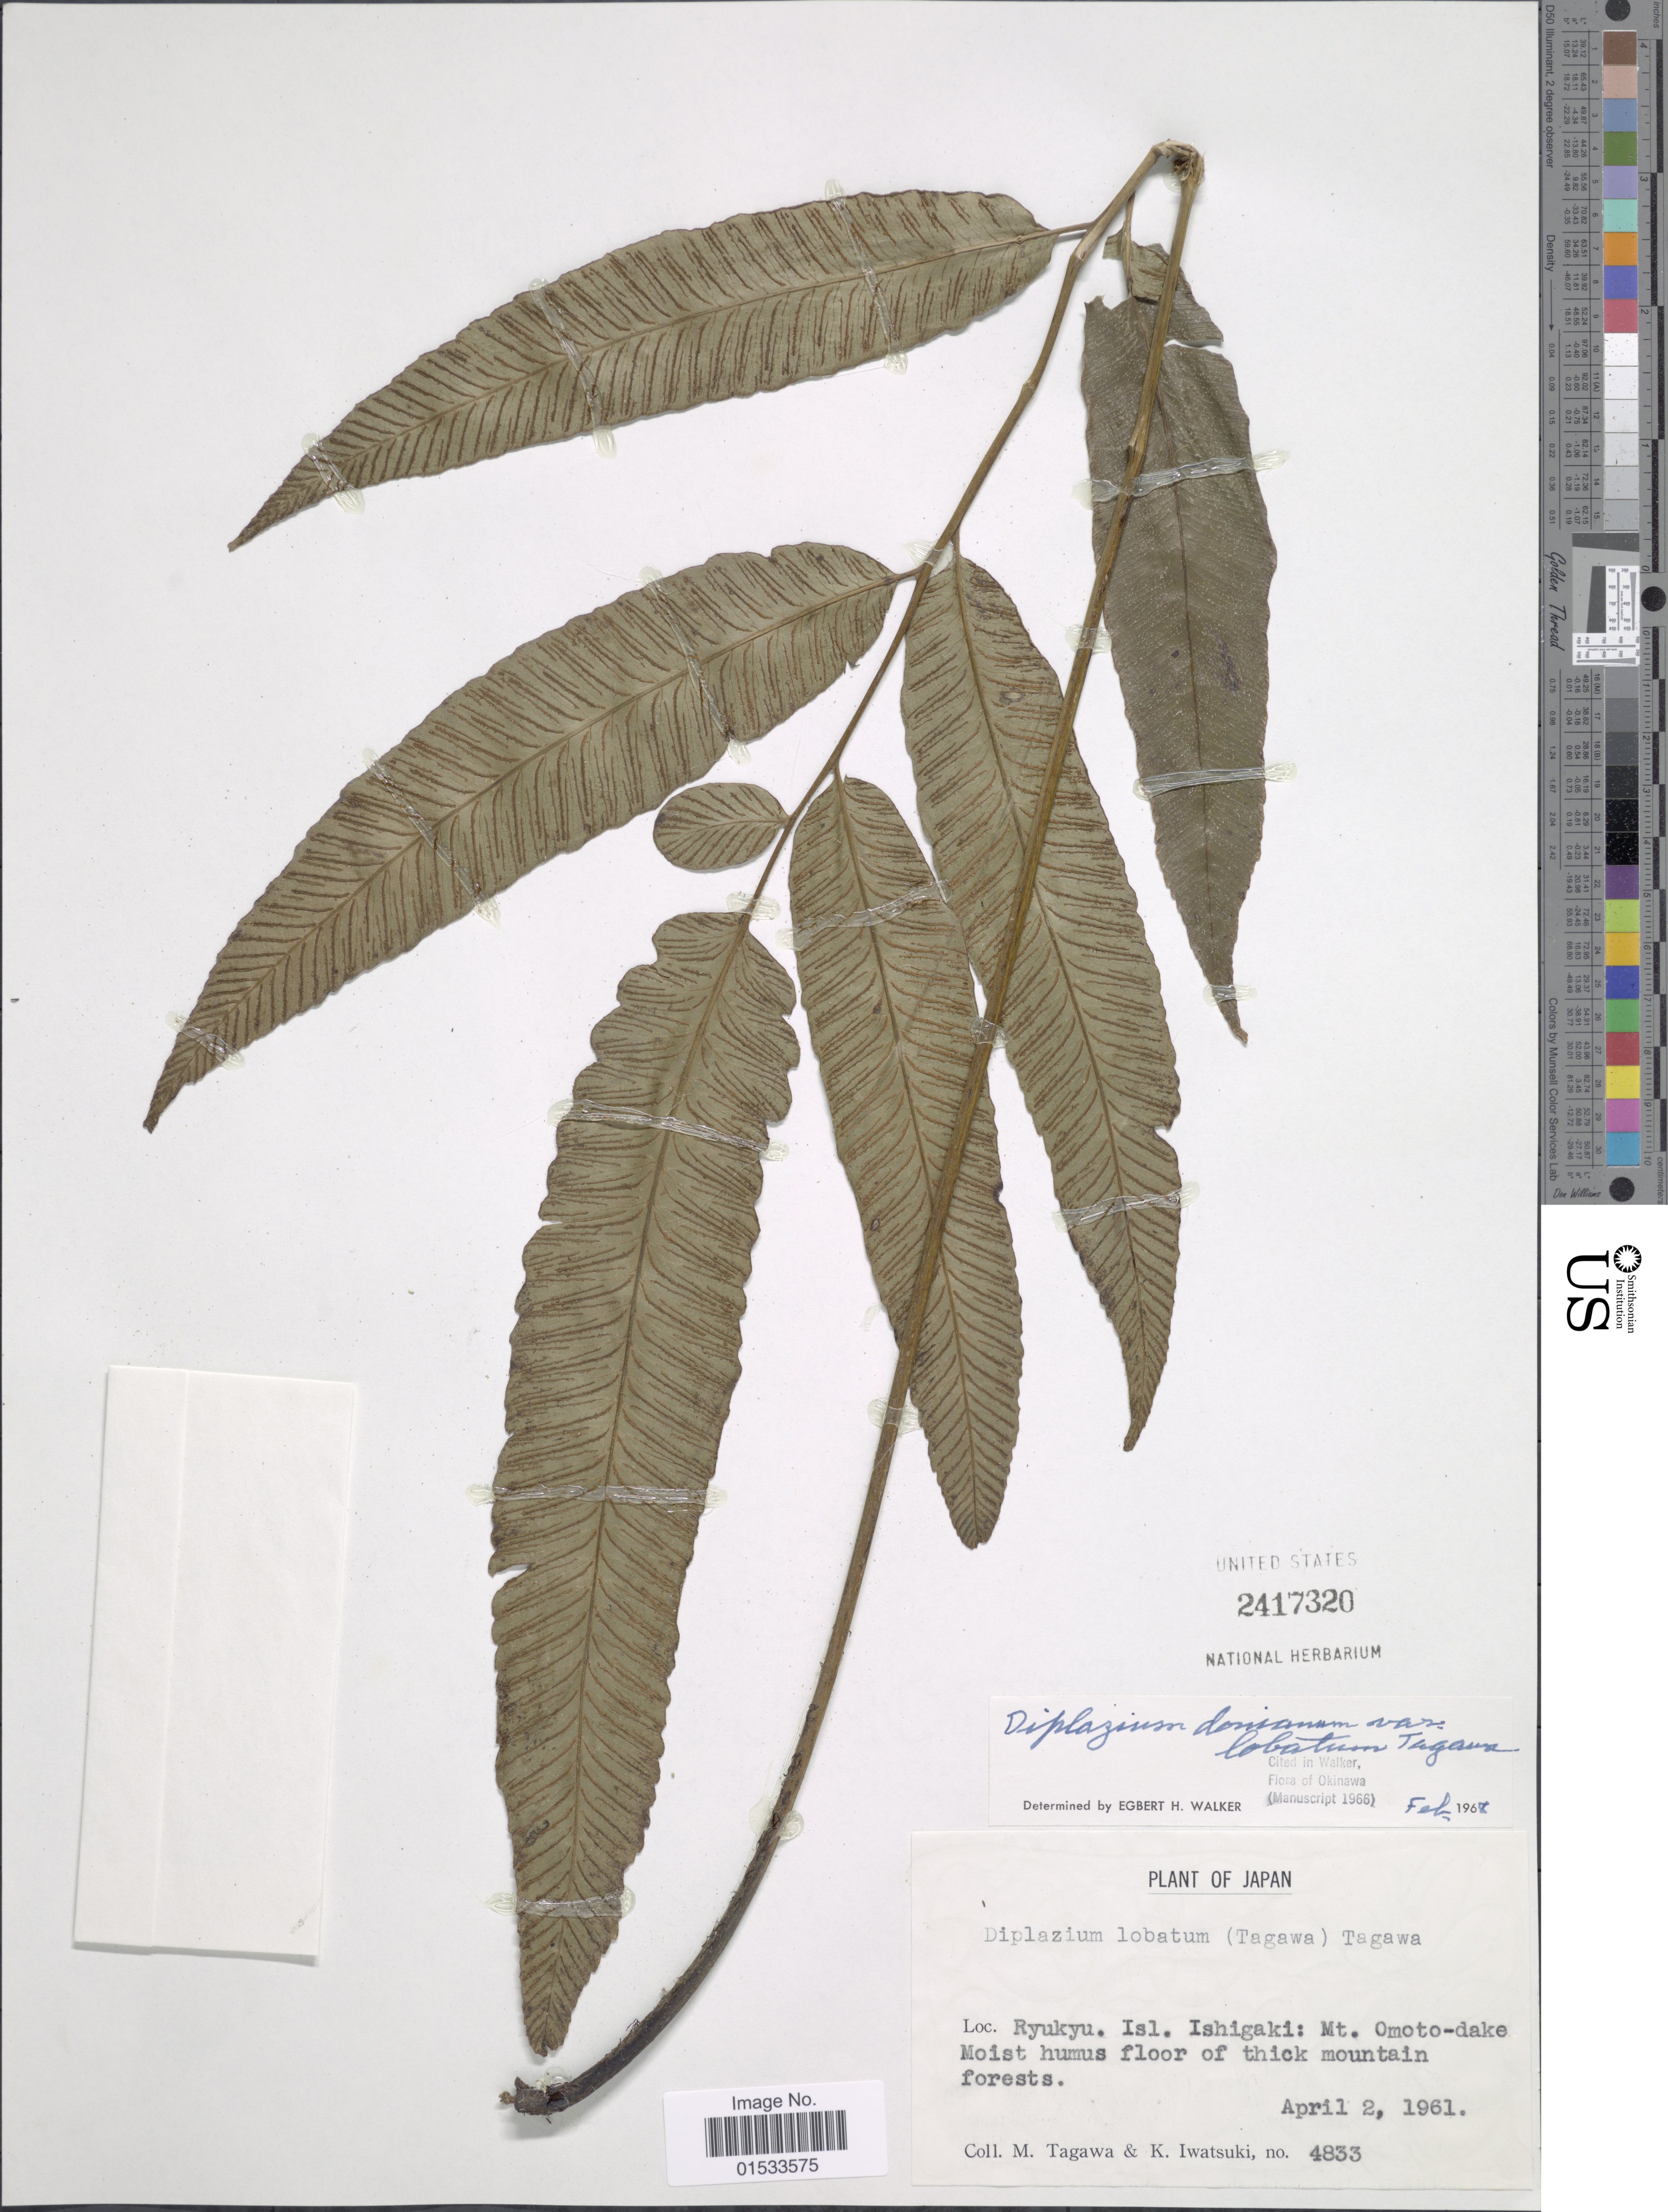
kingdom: Plantae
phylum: Tracheophyta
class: Polypodiopsida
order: Polypodiales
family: Athyriaceae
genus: Diplazium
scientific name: Diplazium donianum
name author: (Mett.) Tardieu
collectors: M. Tagawa & K. Iwatsuki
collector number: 4833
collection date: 1961-04-02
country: Japan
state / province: Okinawa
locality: Ryukyu, Isl. Ishigaki: Mt. Omot- dake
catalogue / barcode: US 2417320